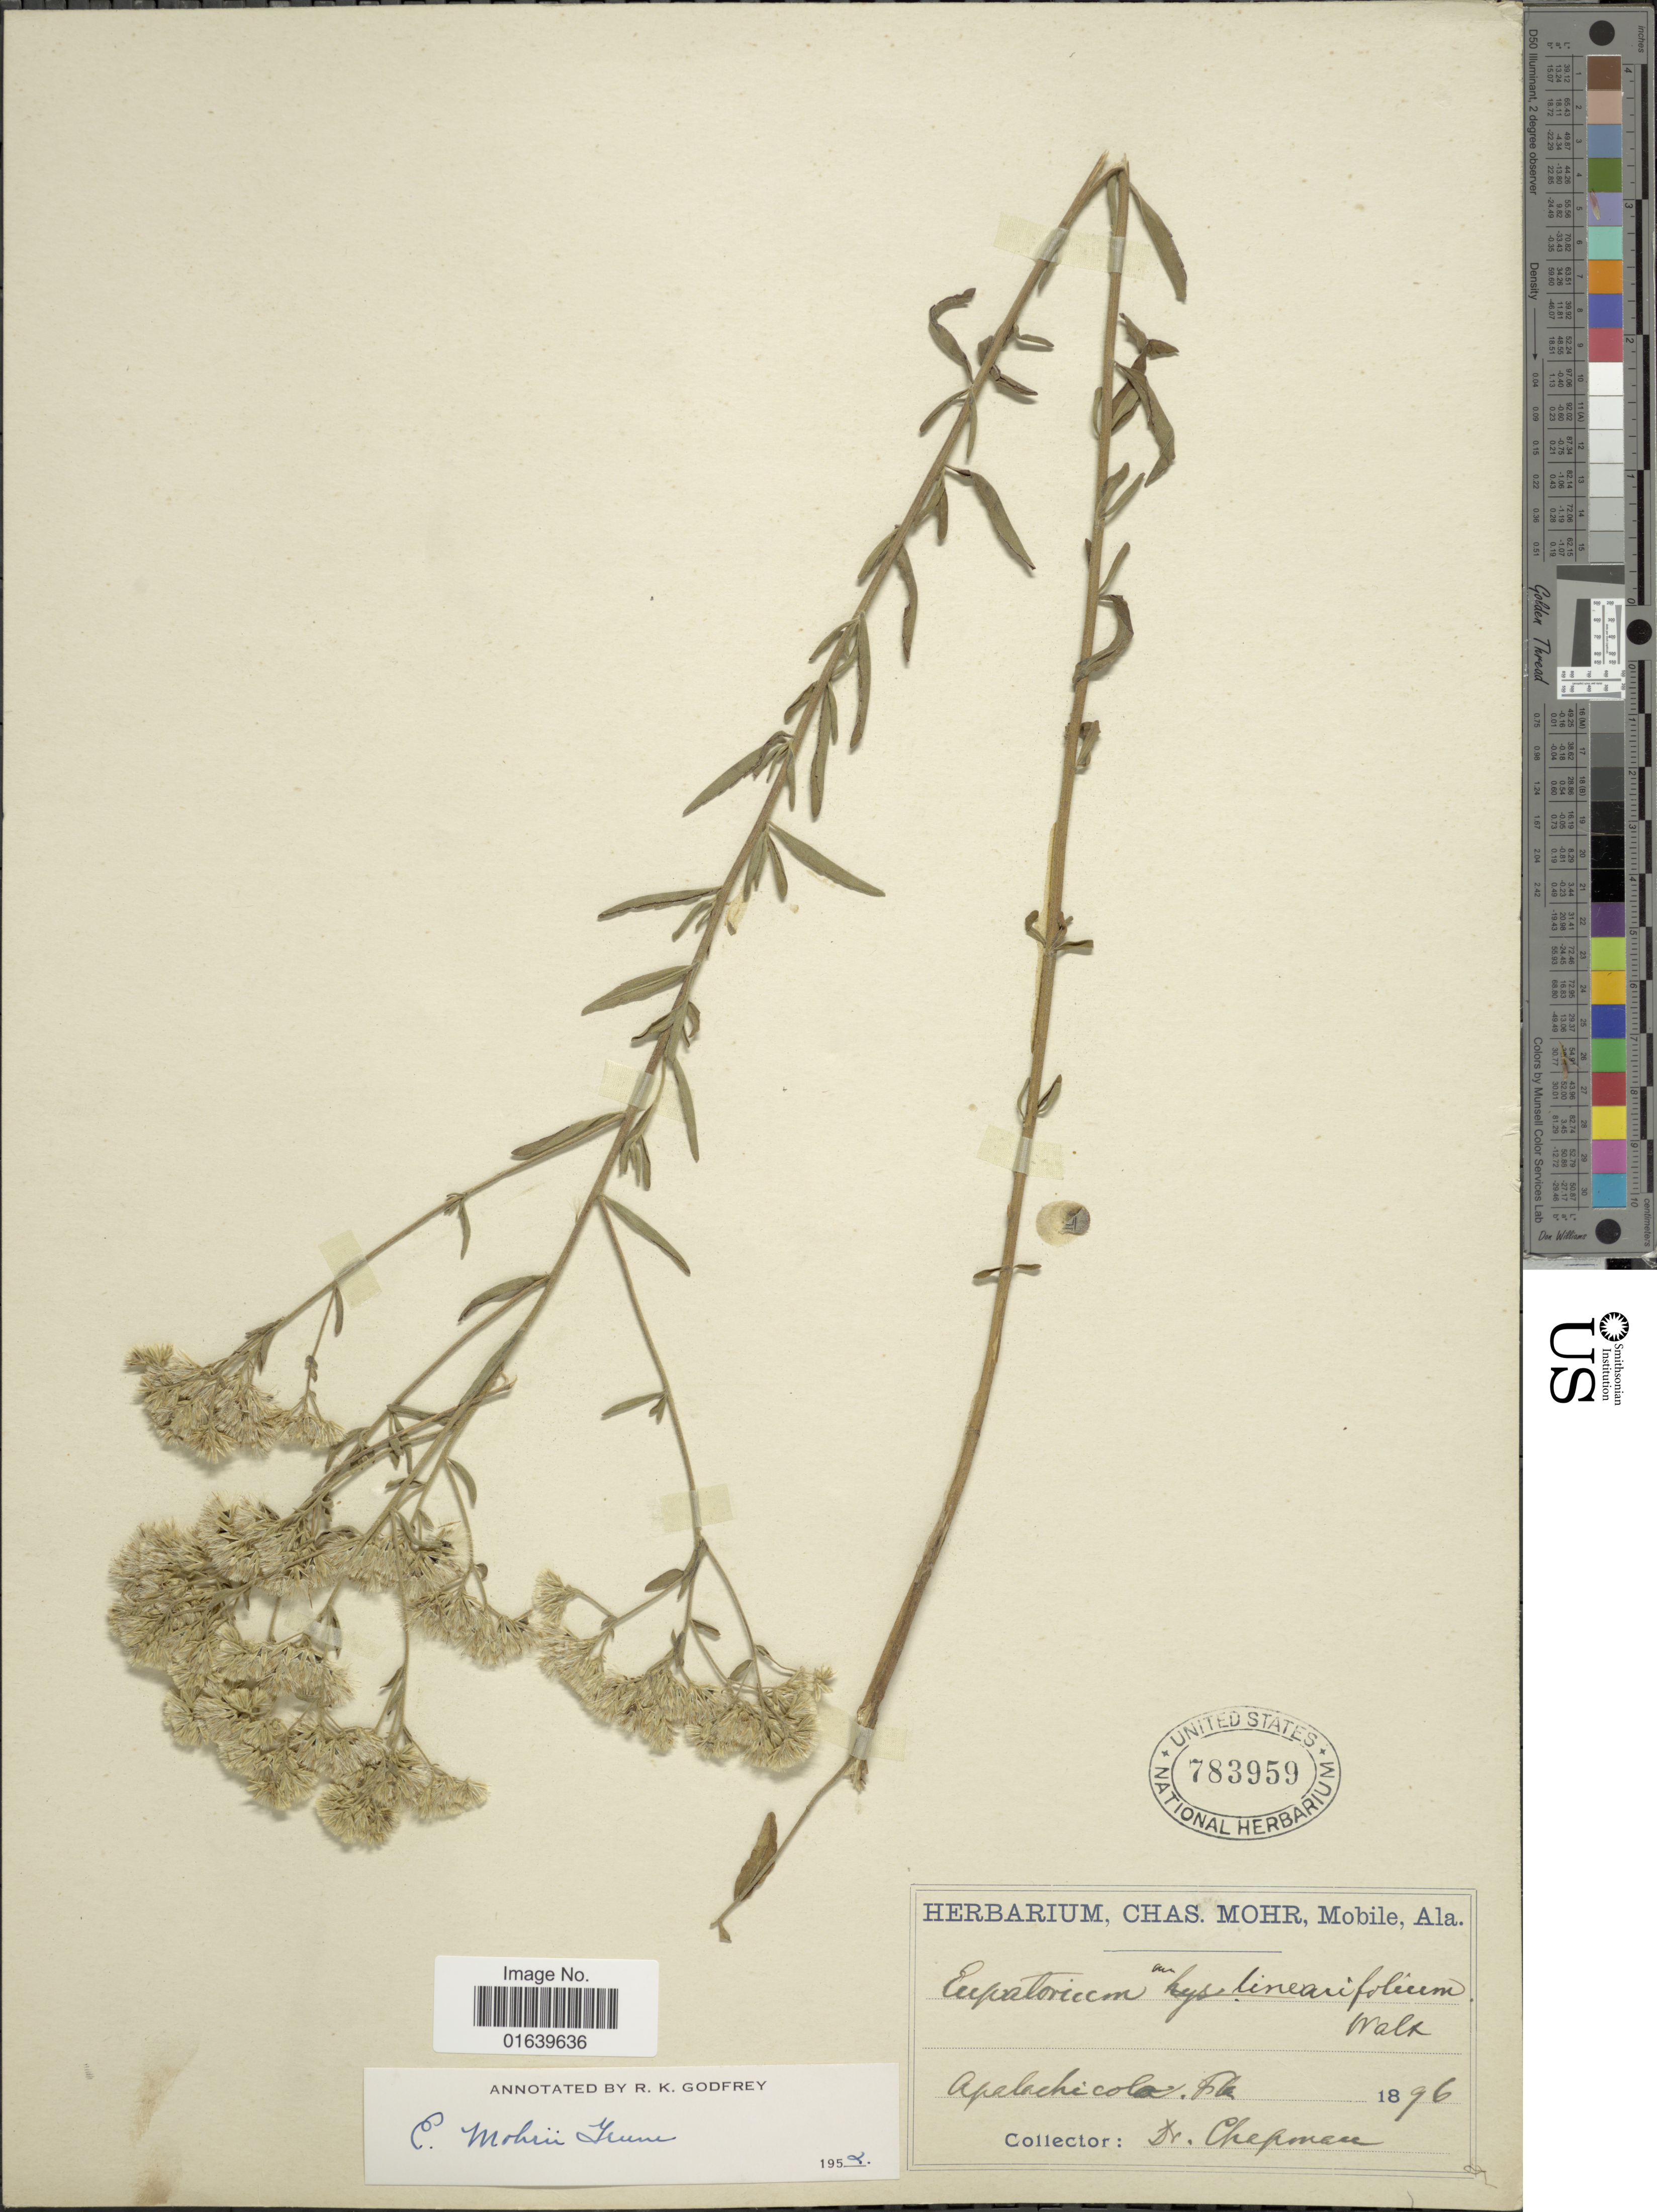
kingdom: Plantae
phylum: Tracheophyta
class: Magnoliopsida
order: Asterales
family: Asteraceae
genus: Eupatorium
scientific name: Eupatorium mohrii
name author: Greene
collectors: A. Chapman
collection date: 1896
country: United States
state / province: Florida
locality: Apalachicola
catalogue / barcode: US 783959